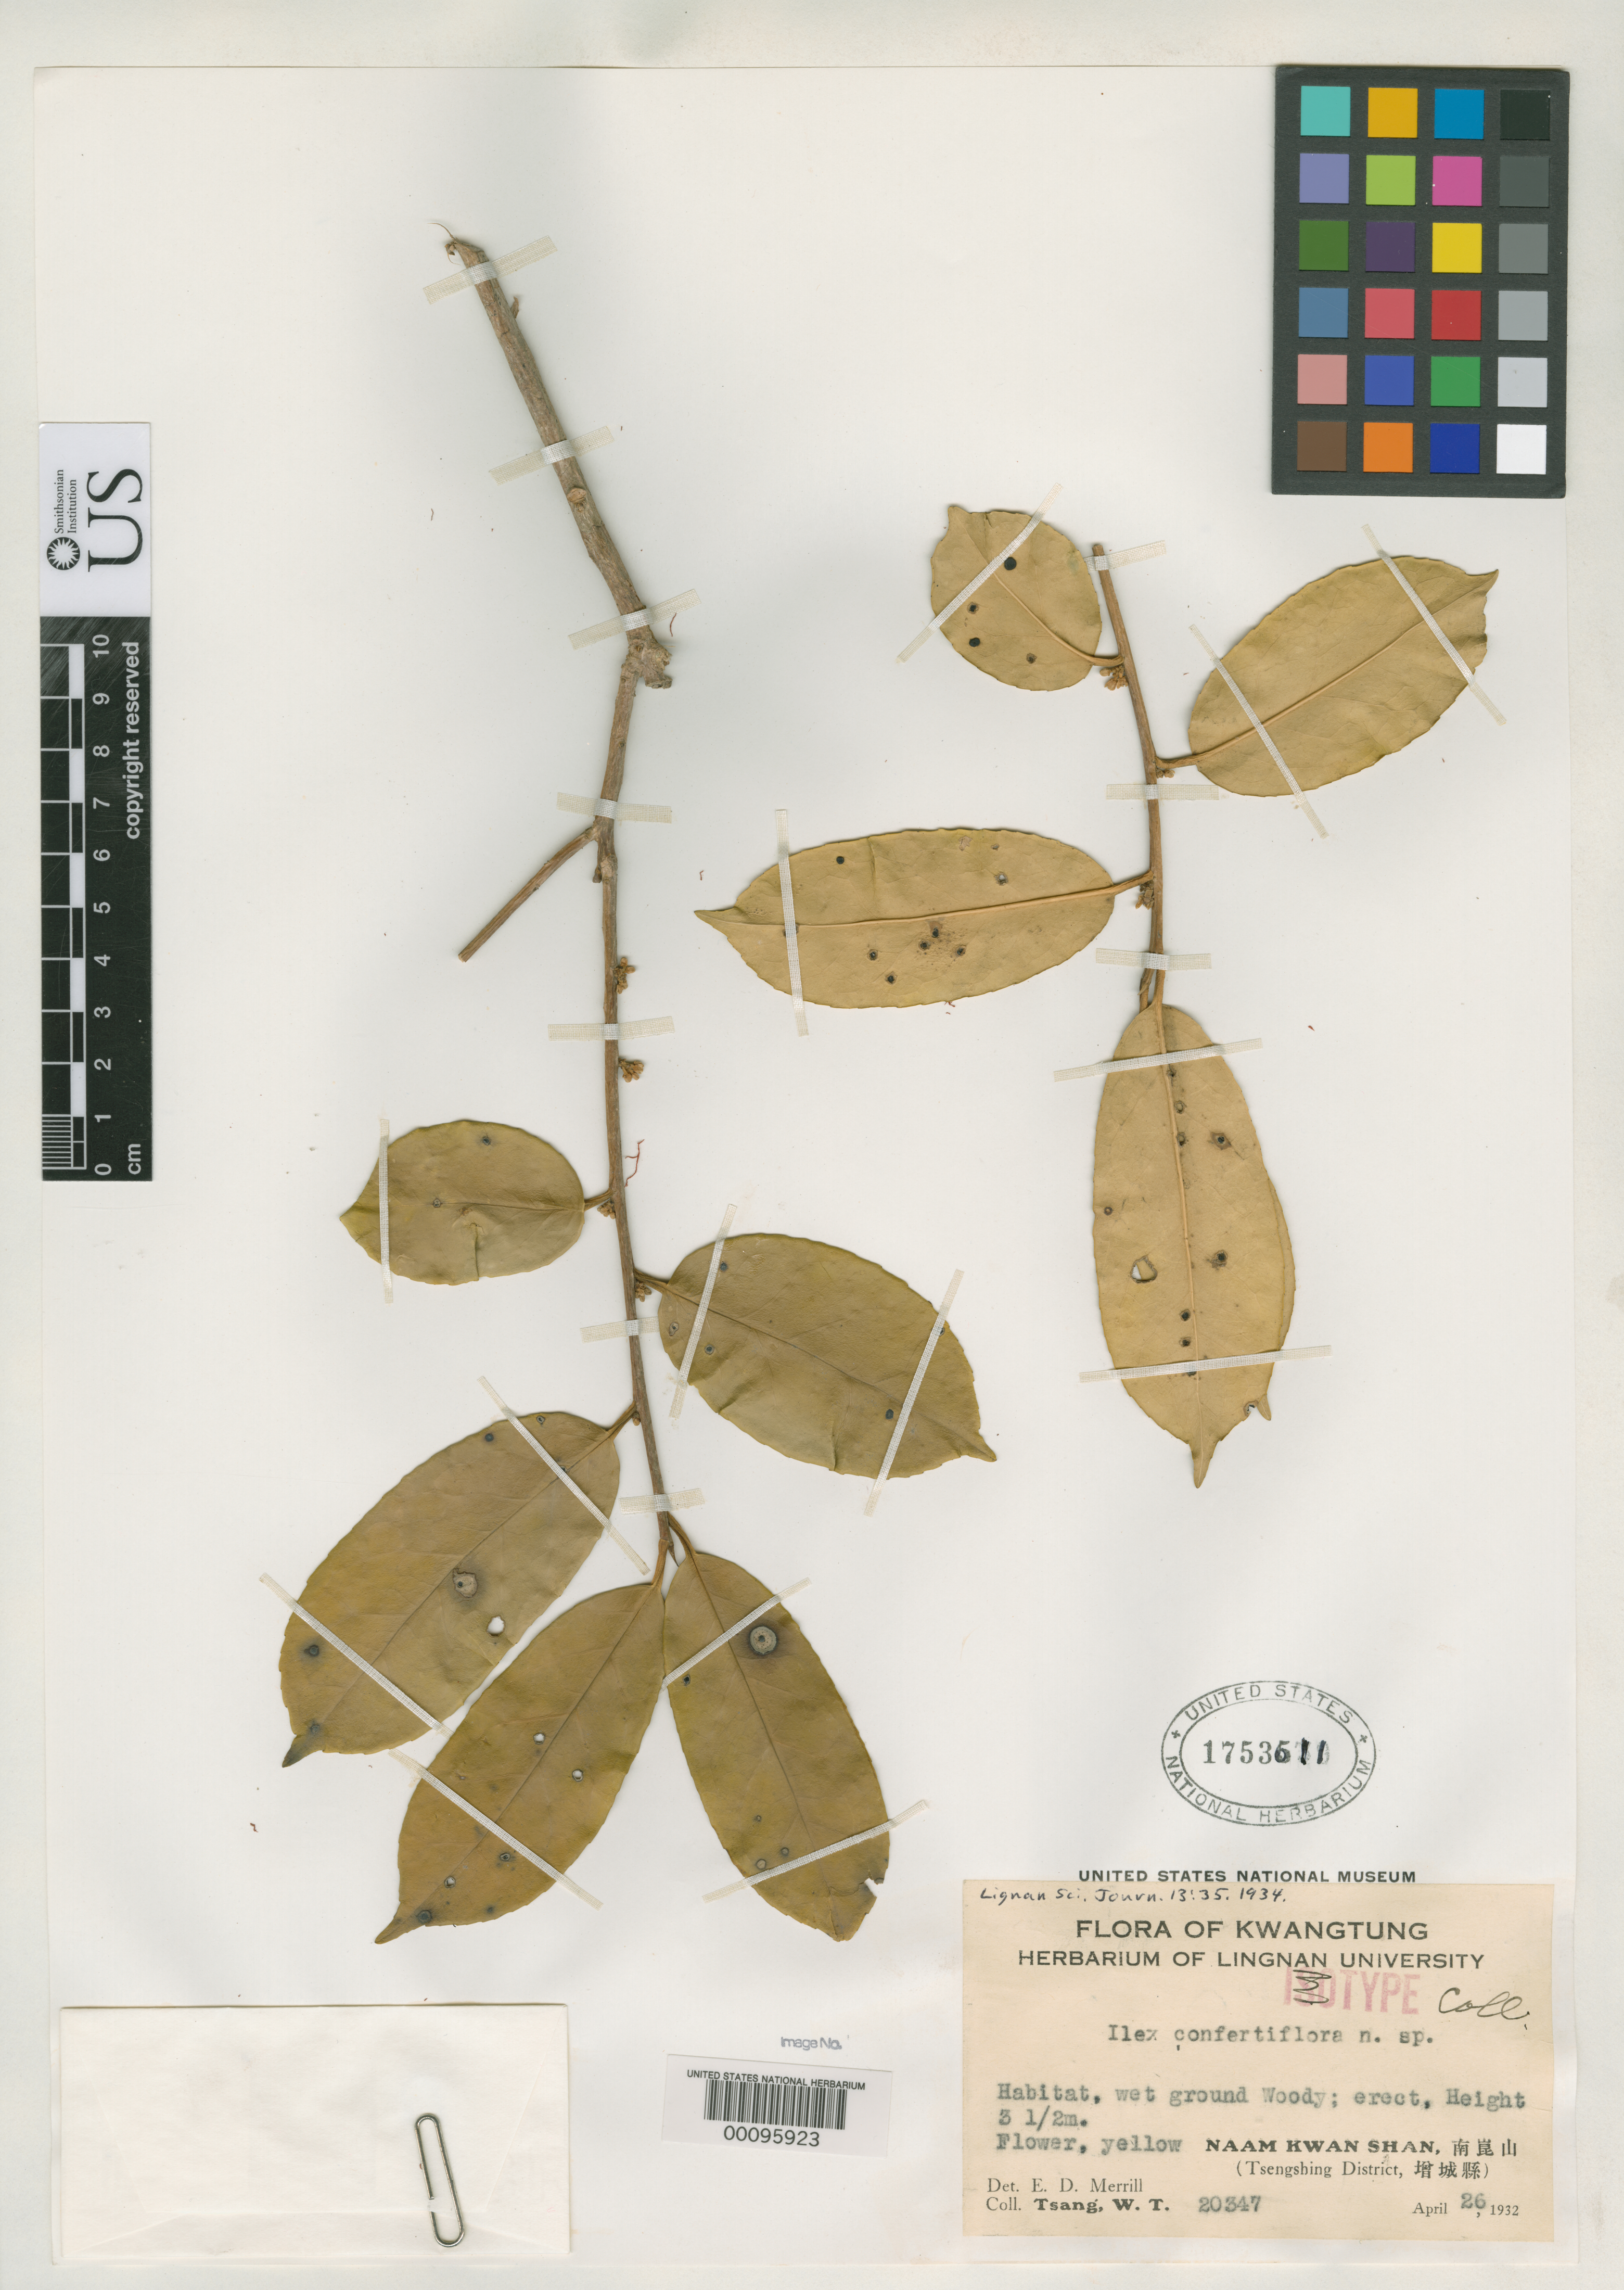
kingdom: Plantae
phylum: Tracheophyta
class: Magnoliopsida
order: Aquifoliales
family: Aquifoliaceae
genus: Ilex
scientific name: Ilex confertiflora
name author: Merr.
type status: Isotype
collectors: W. T. Tsang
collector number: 20347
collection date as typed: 26 Apr 1932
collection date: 1932-04-26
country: China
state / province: Guangdong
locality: Naam Kwan Shan.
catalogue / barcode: US 1753611